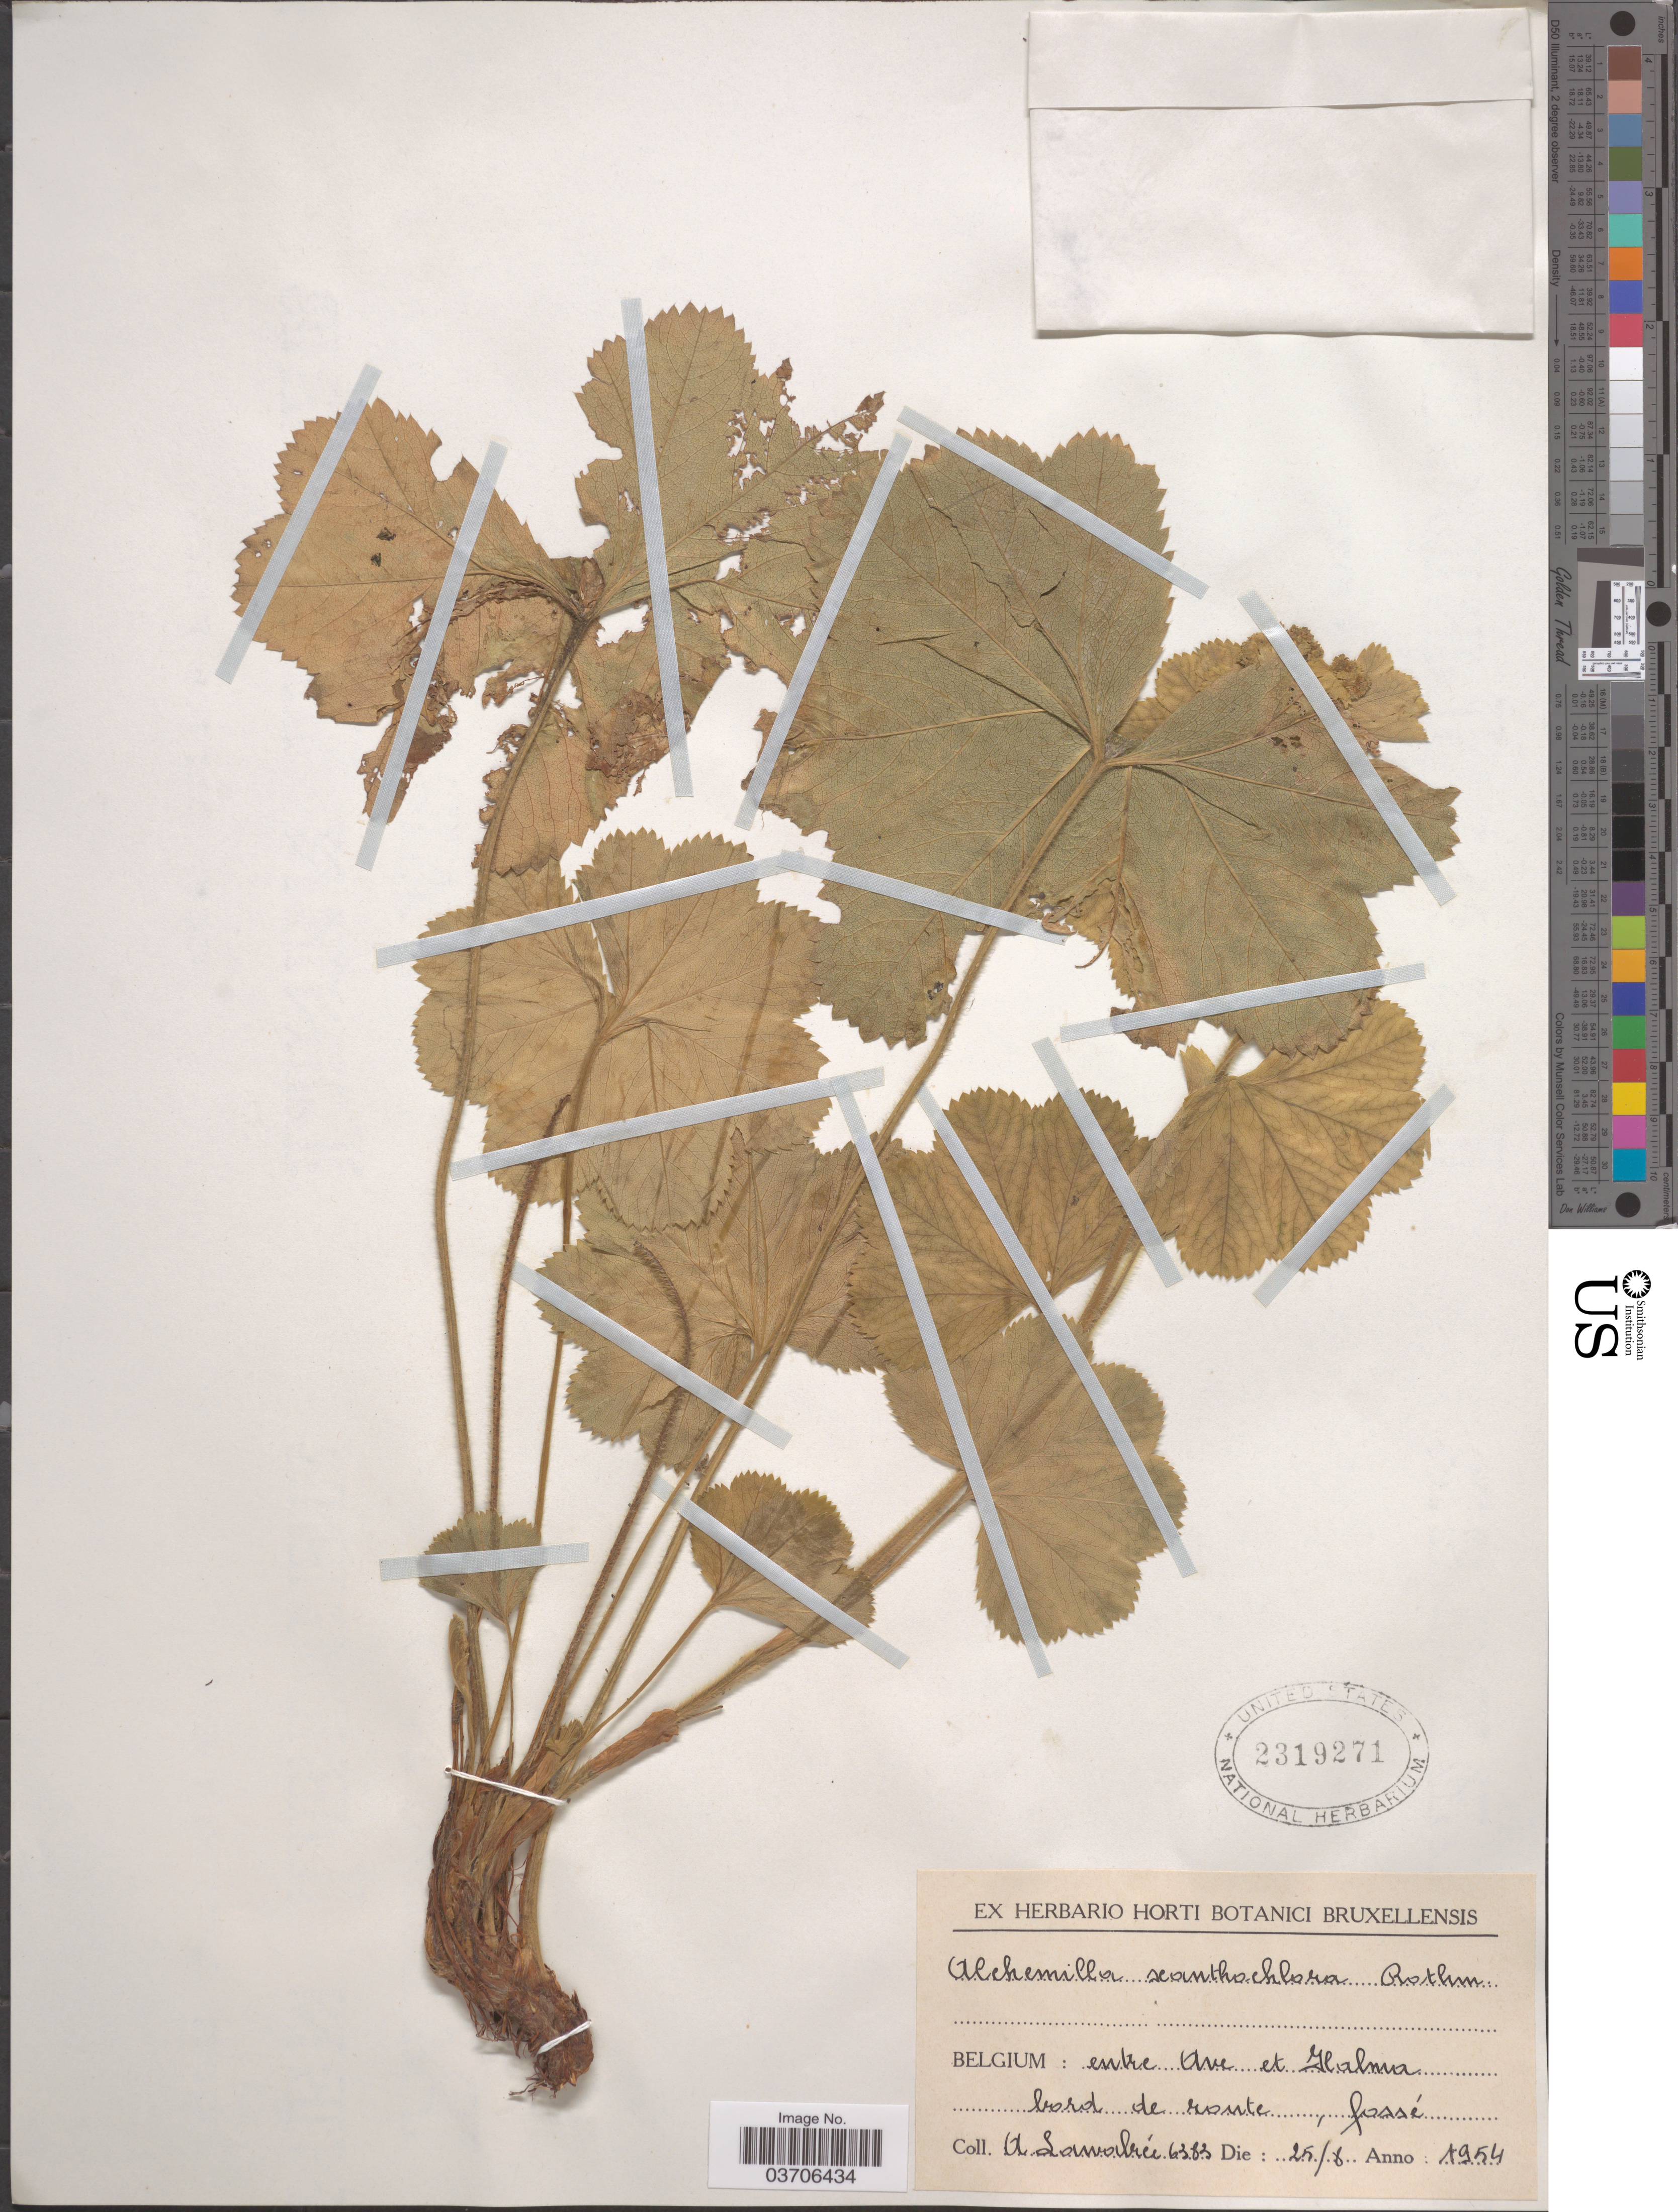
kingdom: Plantae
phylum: Tracheophyta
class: Magnoliopsida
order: Rosales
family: Rosaceae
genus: Alchemilla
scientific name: Alchemilla xanthochlora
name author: Rothm.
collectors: A. G. Lawalrée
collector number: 6383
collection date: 1954-08-25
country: Belgium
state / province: Brussels, Capital District of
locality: Entre Ave [interpreted] et Halma bord de route, fossé.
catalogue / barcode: US 2319271